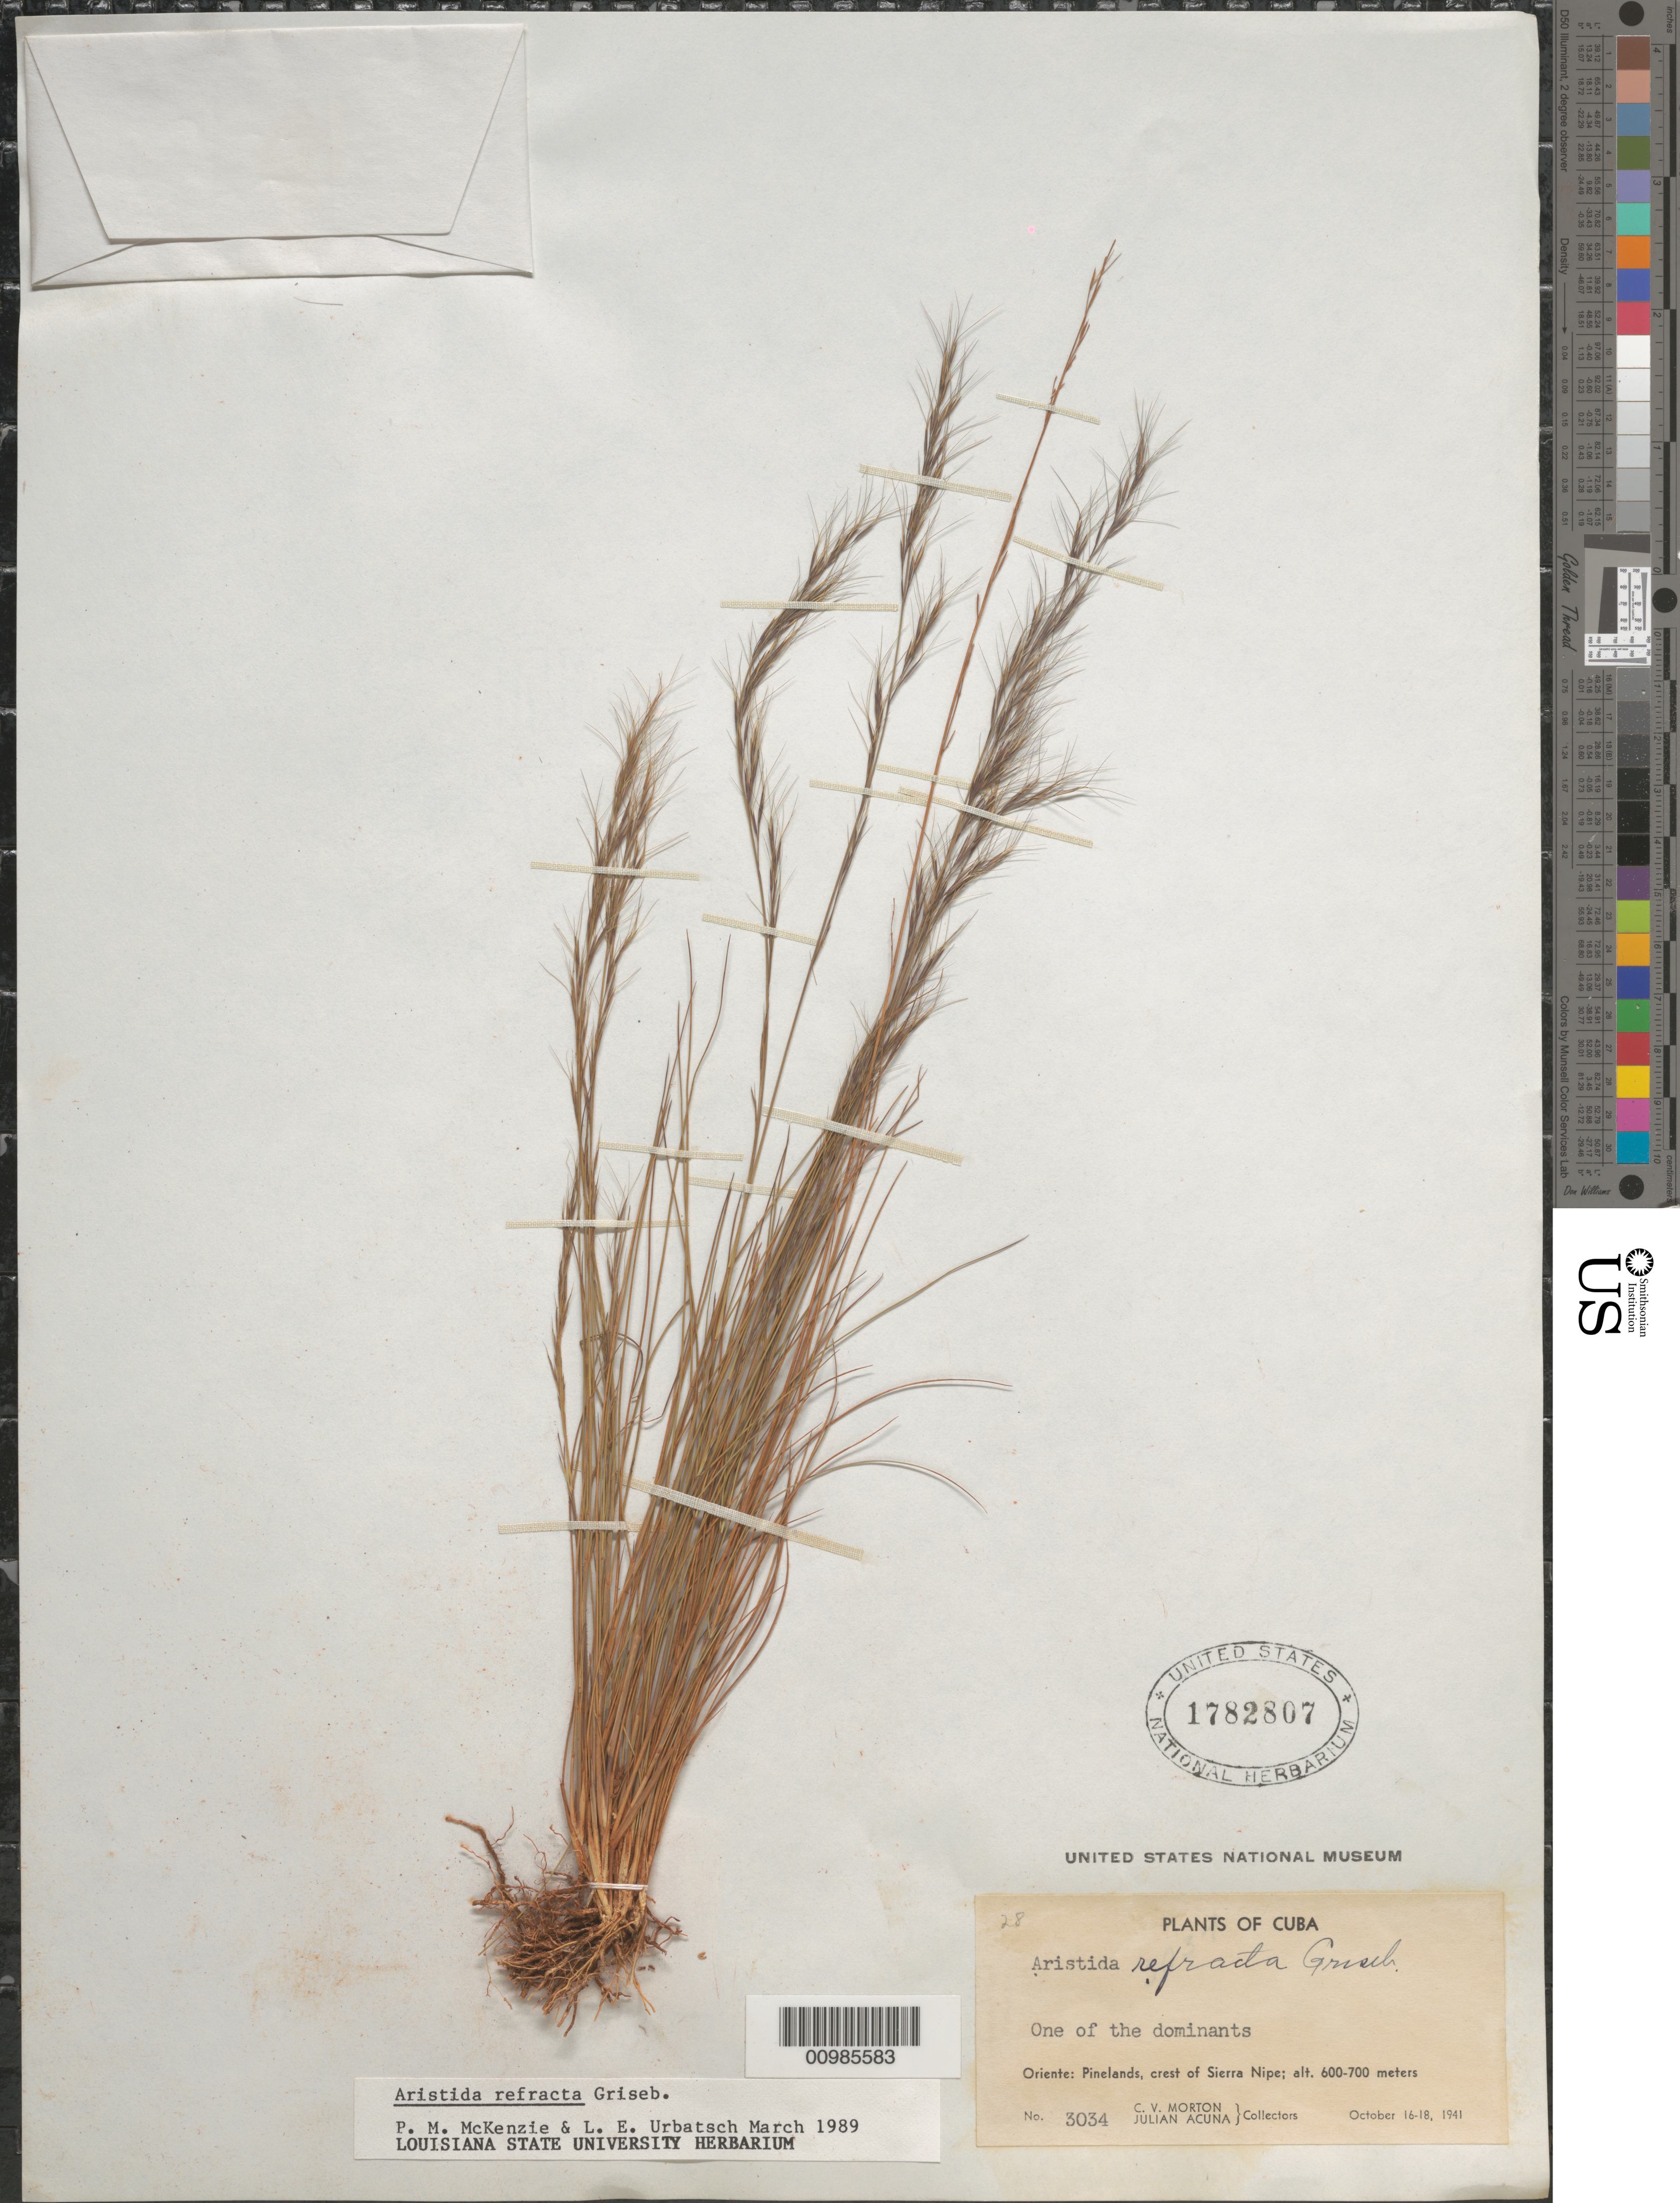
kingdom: Plantae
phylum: Tracheophyta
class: Liliopsida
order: Poales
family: Poaceae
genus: Aristida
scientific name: Aristida refracta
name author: Griseb.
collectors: C. V. Morton & J. Acuña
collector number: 3034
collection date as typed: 16 Oct 1941 to18 Oct 1941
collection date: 1941-10-16/1941-10-18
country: Cuba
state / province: Holguín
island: Cuba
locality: Crest of Sierra Nipe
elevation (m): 600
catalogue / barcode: US 1782807